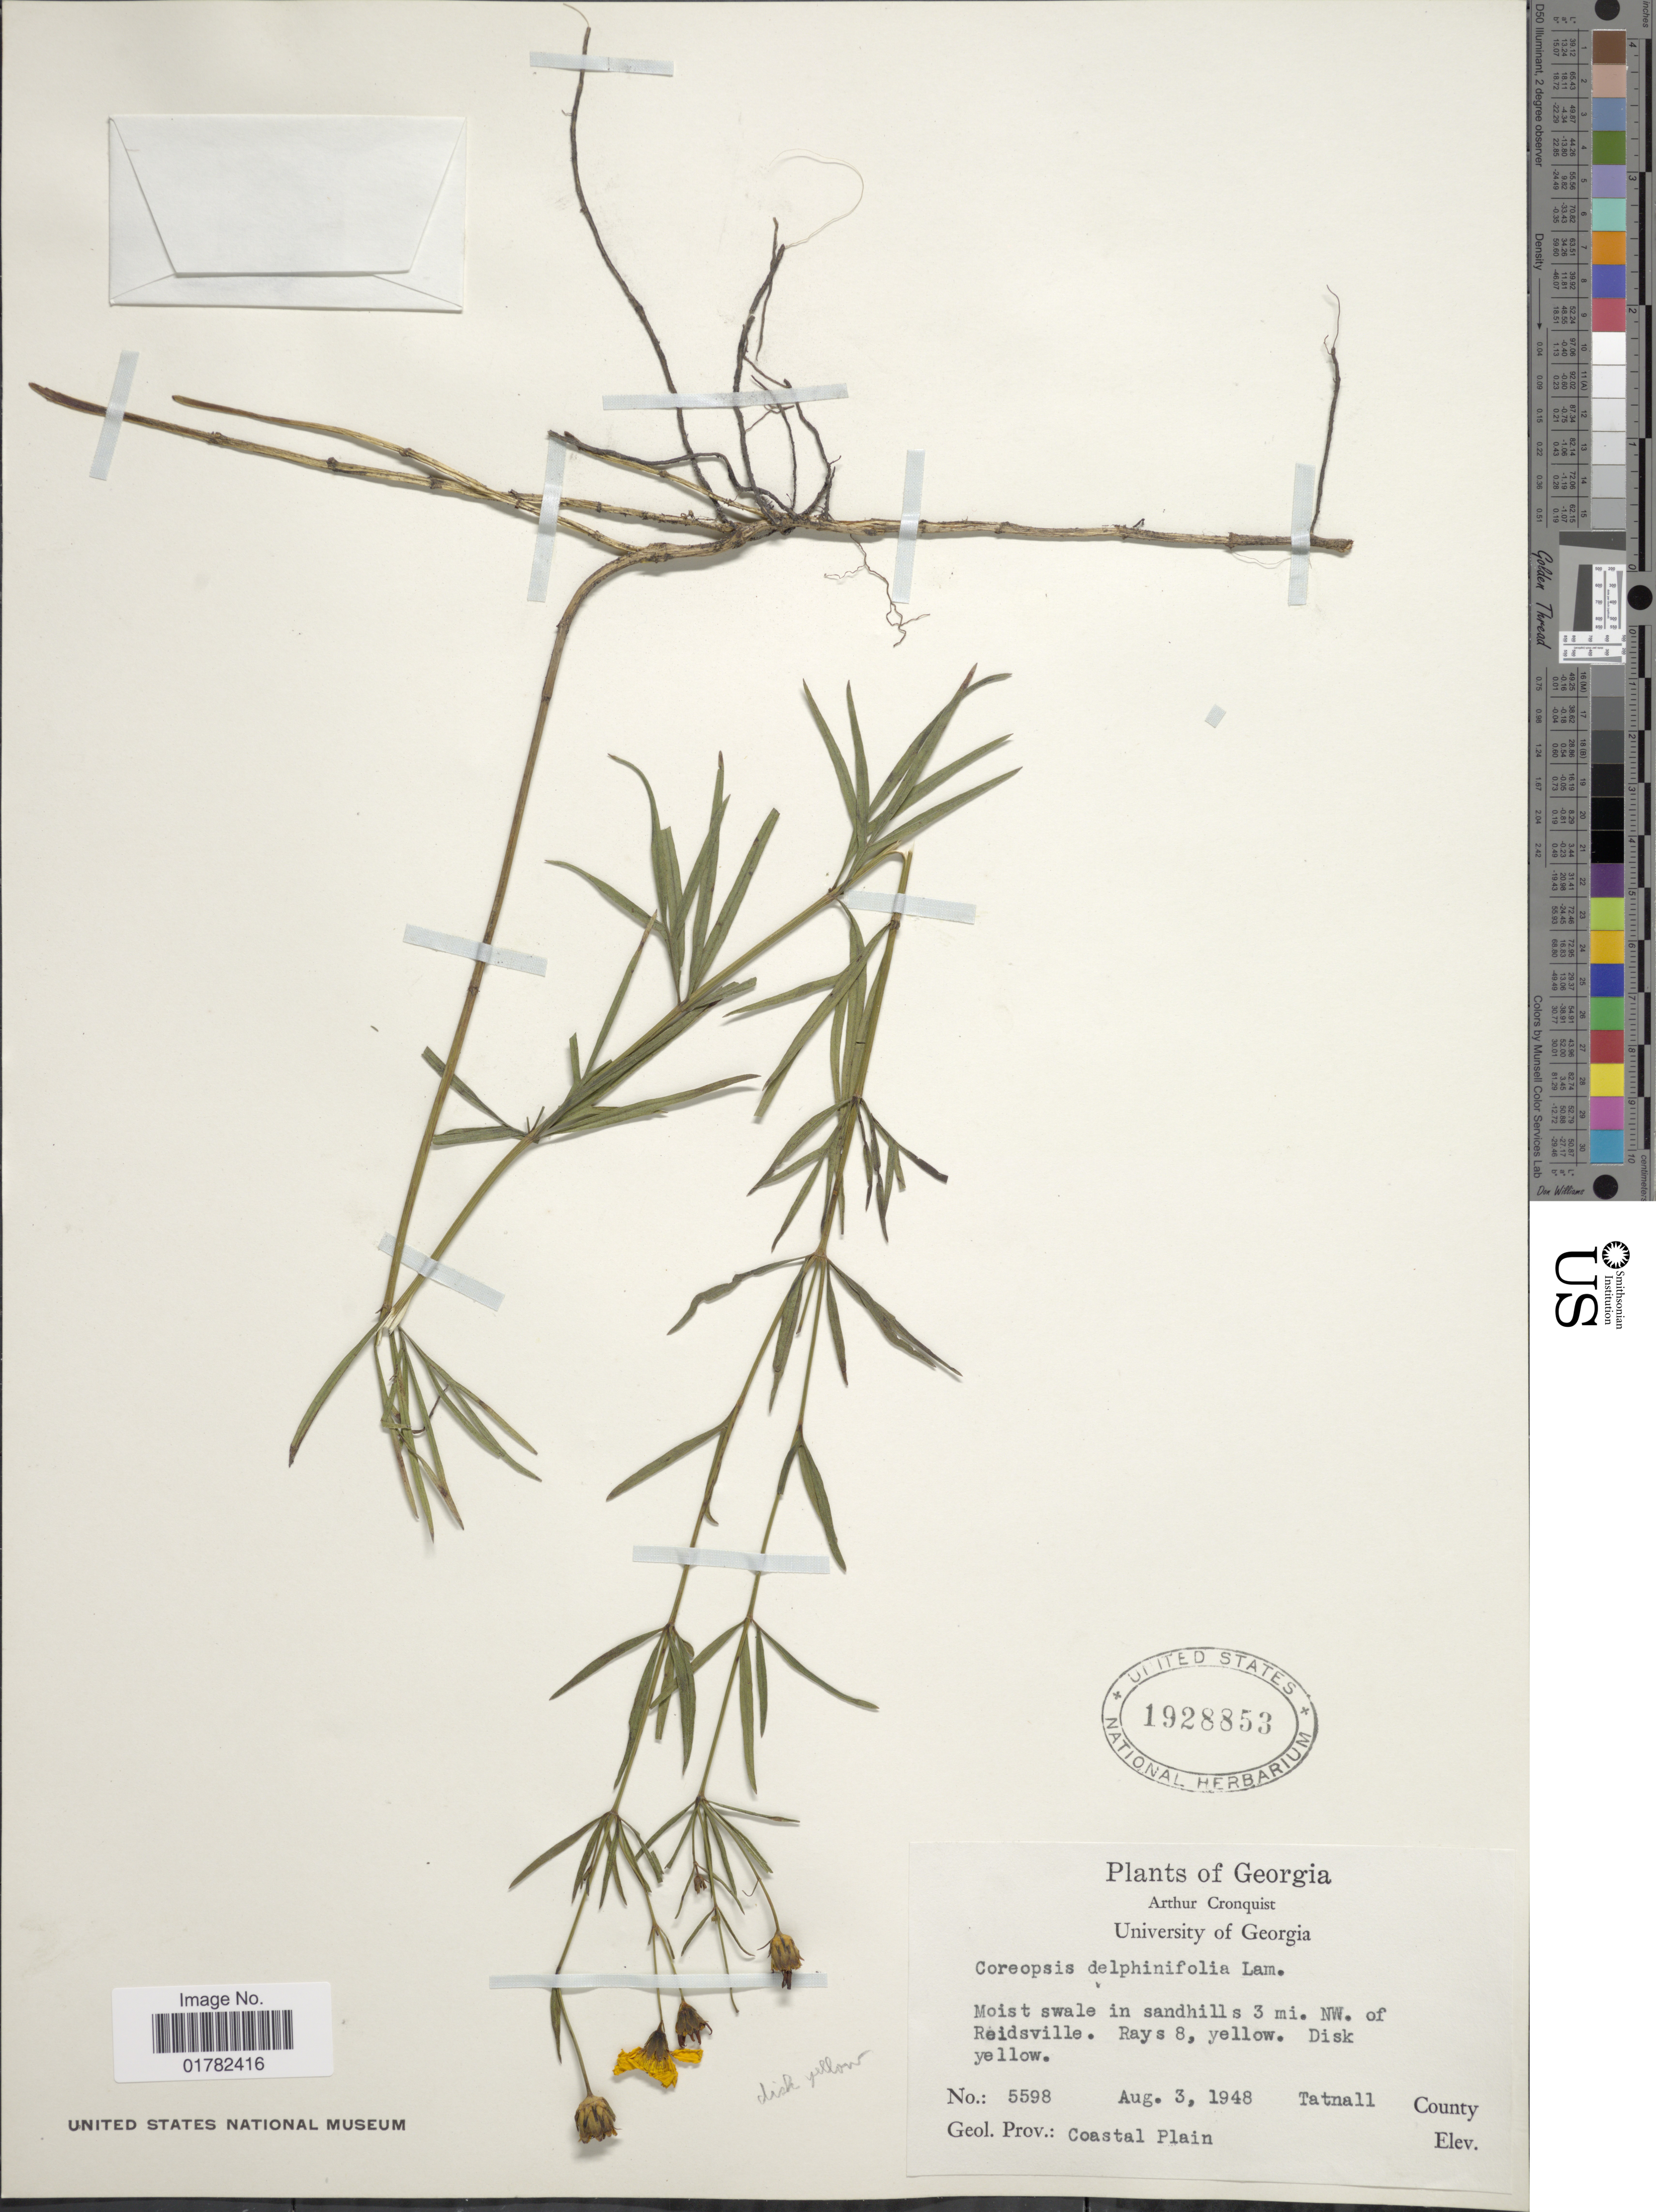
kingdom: Plantae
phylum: Tracheophyta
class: Magnoliopsida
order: Asterales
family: Asteraceae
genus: Coreopsis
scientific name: Coreopsis delphinifolia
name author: Lam.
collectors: A. J. Cronquist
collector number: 5598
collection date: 1948-08-03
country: United States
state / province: Utah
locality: Moist swale in sandhills 3 mi. NW. of Reidsville, Rays 8, Tatnall County, Coastal Plain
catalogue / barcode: US 1928853